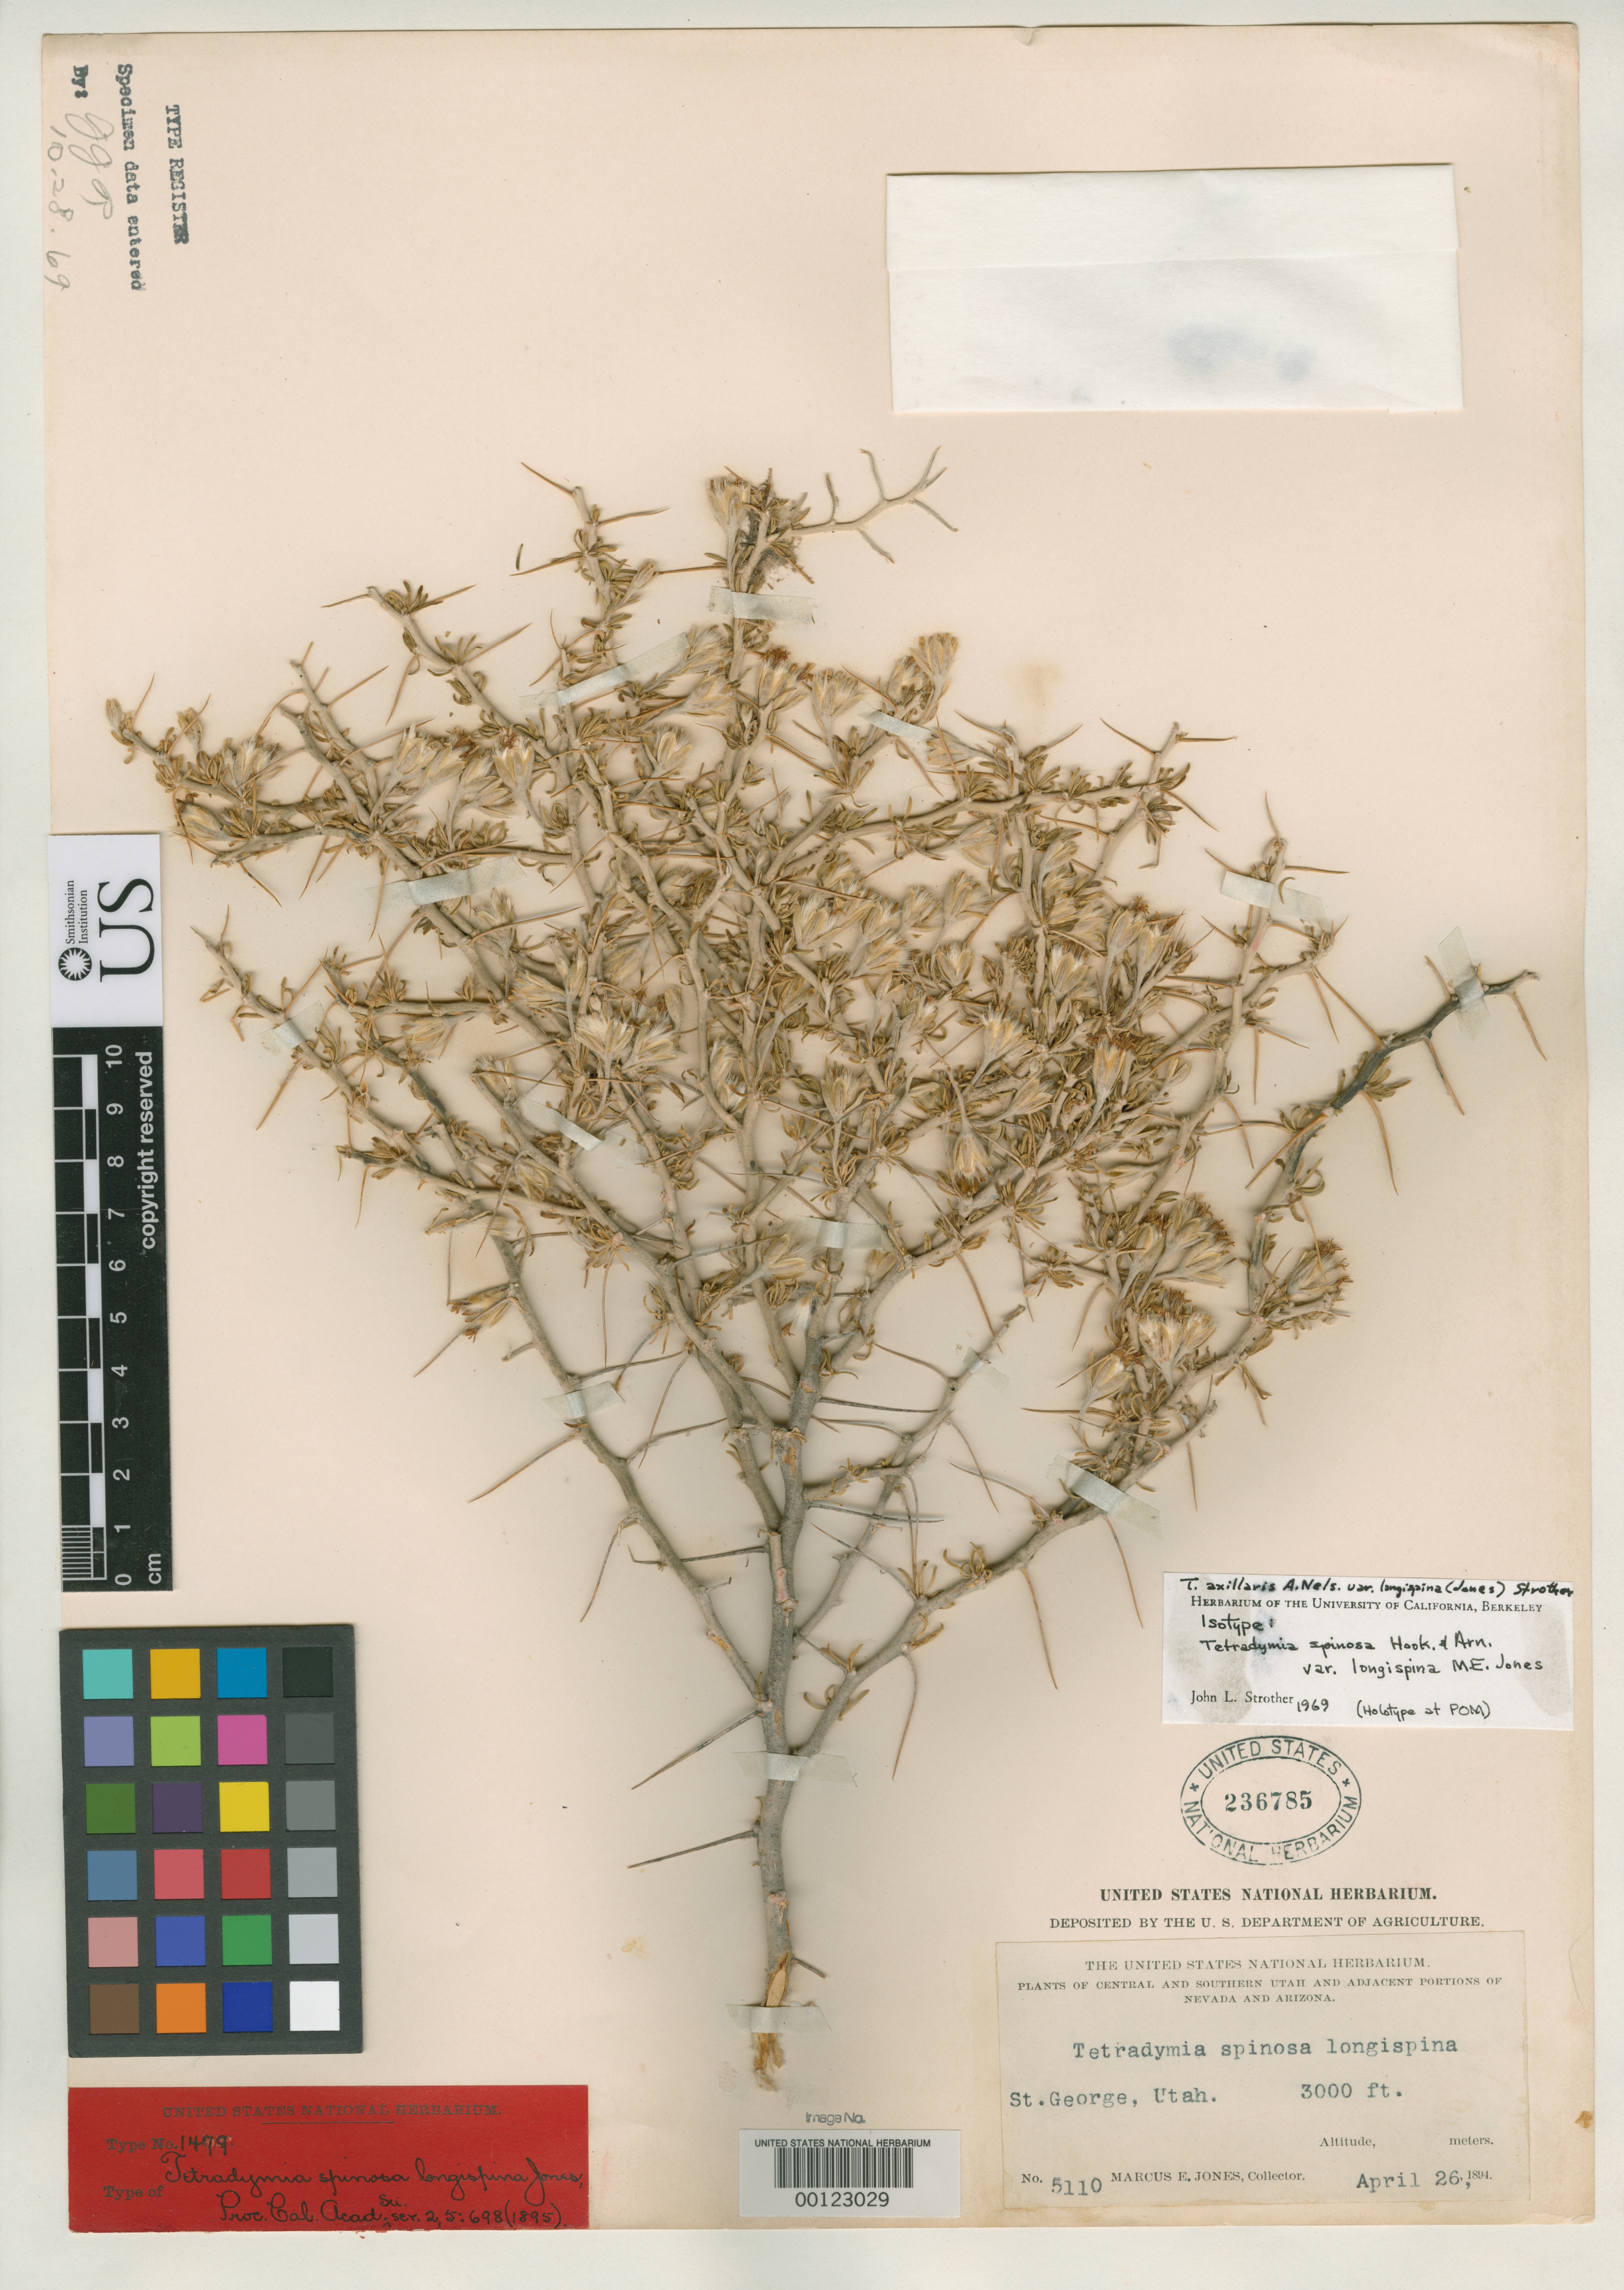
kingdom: Plantae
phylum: Tracheophyta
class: Magnoliopsida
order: Asterales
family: Asteraceae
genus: Tetradymia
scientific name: Tetradymia spinosa var. longispina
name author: M.E. Jones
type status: Isotype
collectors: M. E. Jones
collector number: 5110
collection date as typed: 26 Apr 1894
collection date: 1894-04-26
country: United States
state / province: Utah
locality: St. George; alt. 3000 ft.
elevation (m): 914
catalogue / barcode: US 236785